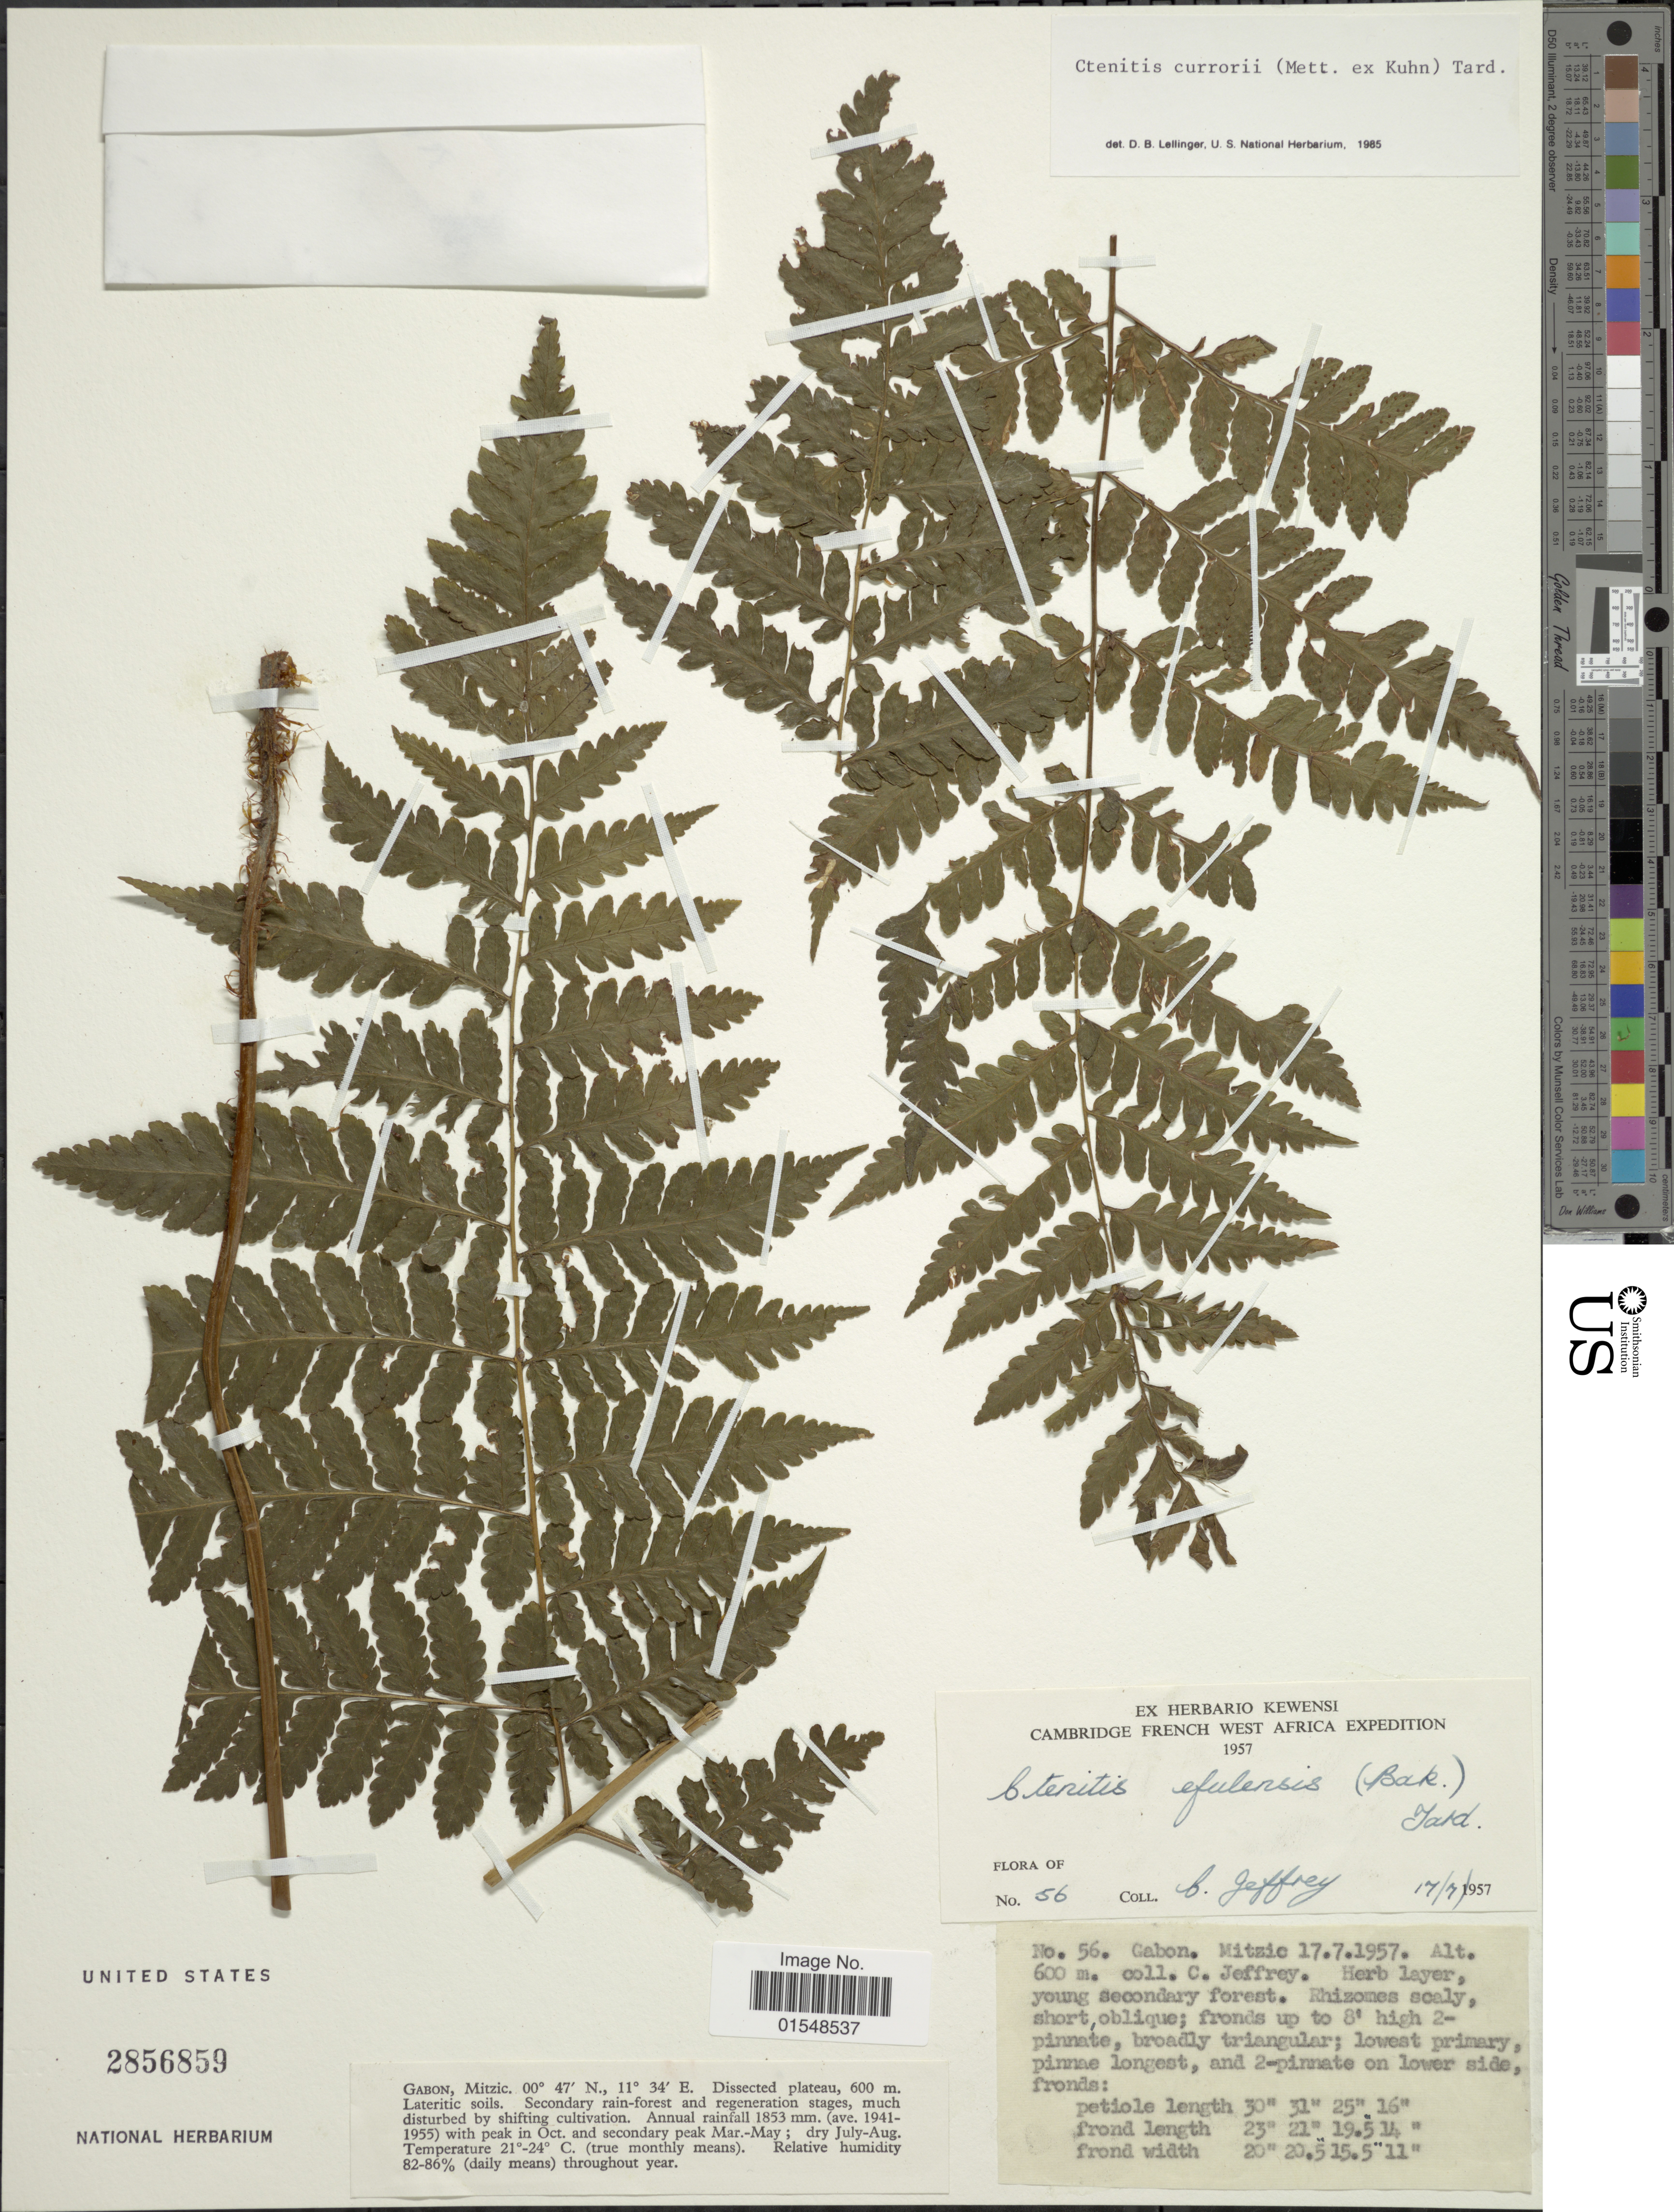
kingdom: Plantae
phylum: Tracheophyta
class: Polypodiopsida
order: Polypodiales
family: Dryopteridaceae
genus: Ctenitis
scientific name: Ctenitis currorii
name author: Tardieu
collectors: C. Jeffrey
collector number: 56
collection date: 1957-07-17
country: Gabon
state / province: Woleu-Ntem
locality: Casmbridge French West Africa, Gabon, Mitzie [unsure placement]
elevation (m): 600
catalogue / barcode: US 2856859